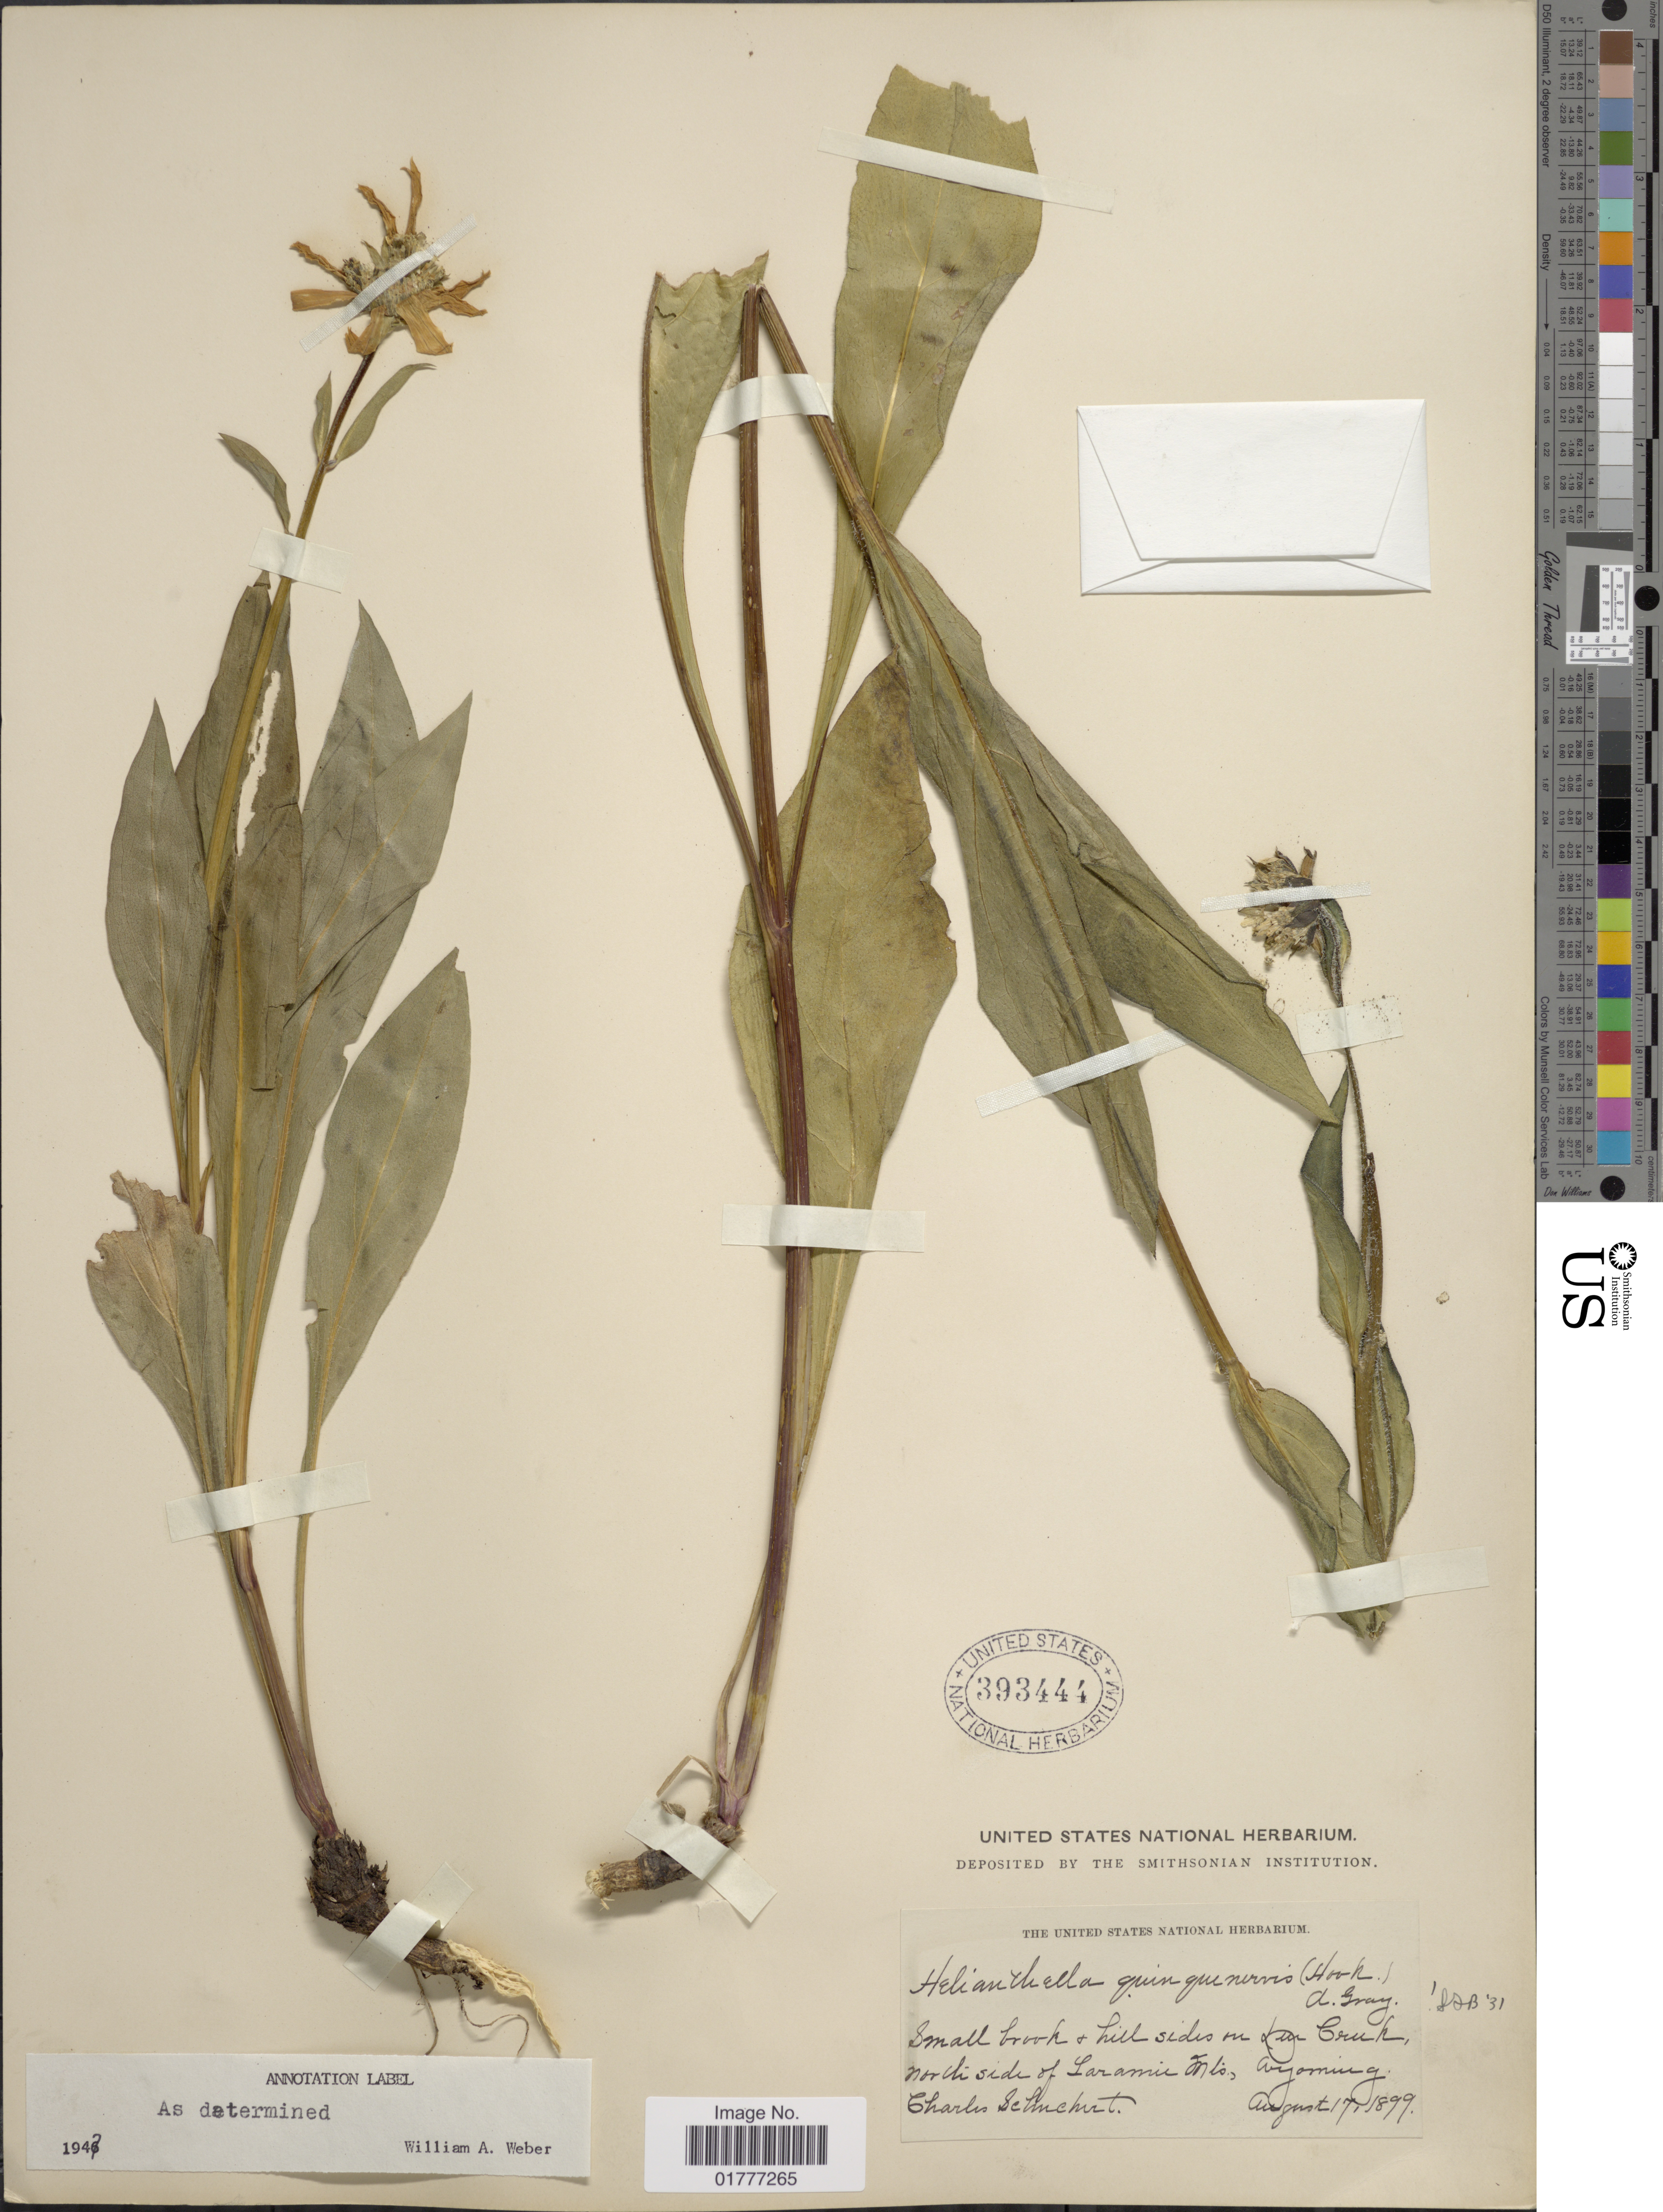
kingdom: Plantae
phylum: Tracheophyta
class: Magnoliopsida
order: Asterales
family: Asteraceae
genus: Helianthella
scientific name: Helianthella quinquenervis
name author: (Hook.) A. Gray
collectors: C. Schuchert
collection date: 1899-08-17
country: United States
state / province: Wyoming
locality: Small brook + hillsides on Bear Creek, northside of Laramie Mts.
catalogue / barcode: US 393444